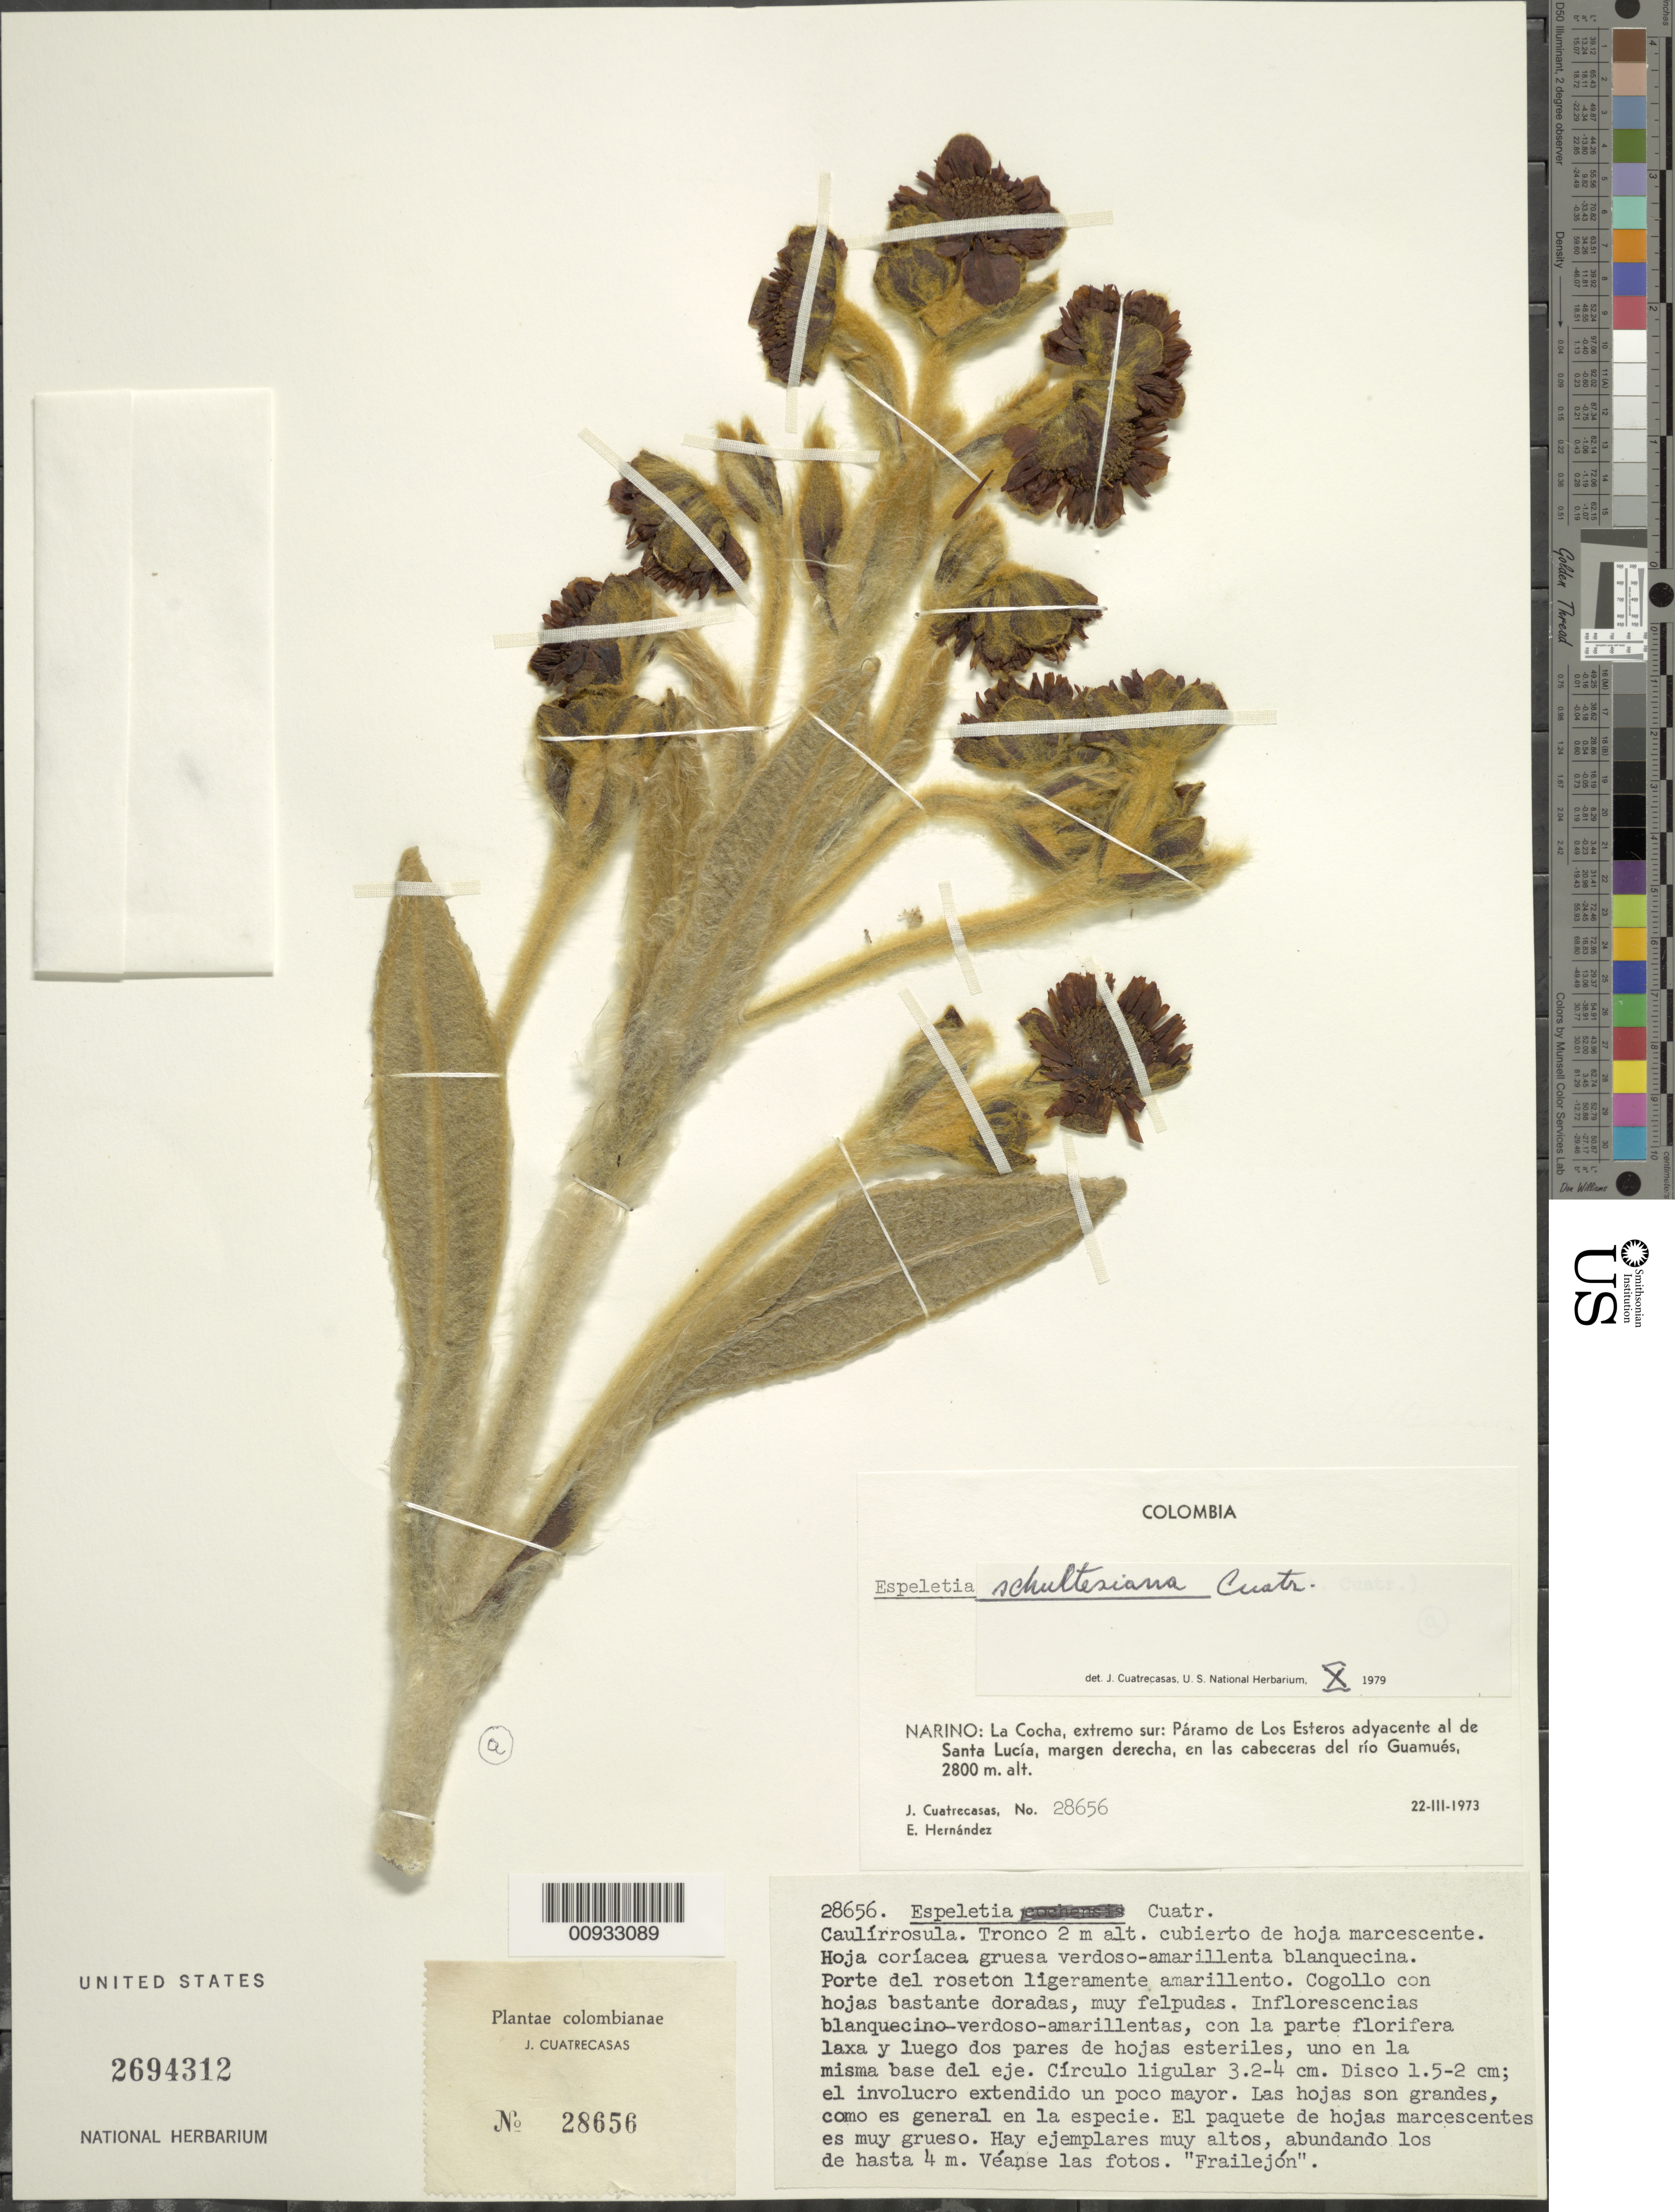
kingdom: Plantae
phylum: Tracheophyta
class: Magnoliopsida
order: Asterales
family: Asteraceae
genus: Espeletia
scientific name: Espeletia schultesiana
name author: Cuatrec.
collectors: J. Cuatrecasas & E. Hernández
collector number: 28656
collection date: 1973-03-22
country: Colombia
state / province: Nariño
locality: La Cocha, extremo sur, Paramo de Los Esteros adyacente al de Santa Lucia, margen derecha, en las cabeceras del rio Guamues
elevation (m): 2800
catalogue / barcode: US 2694312